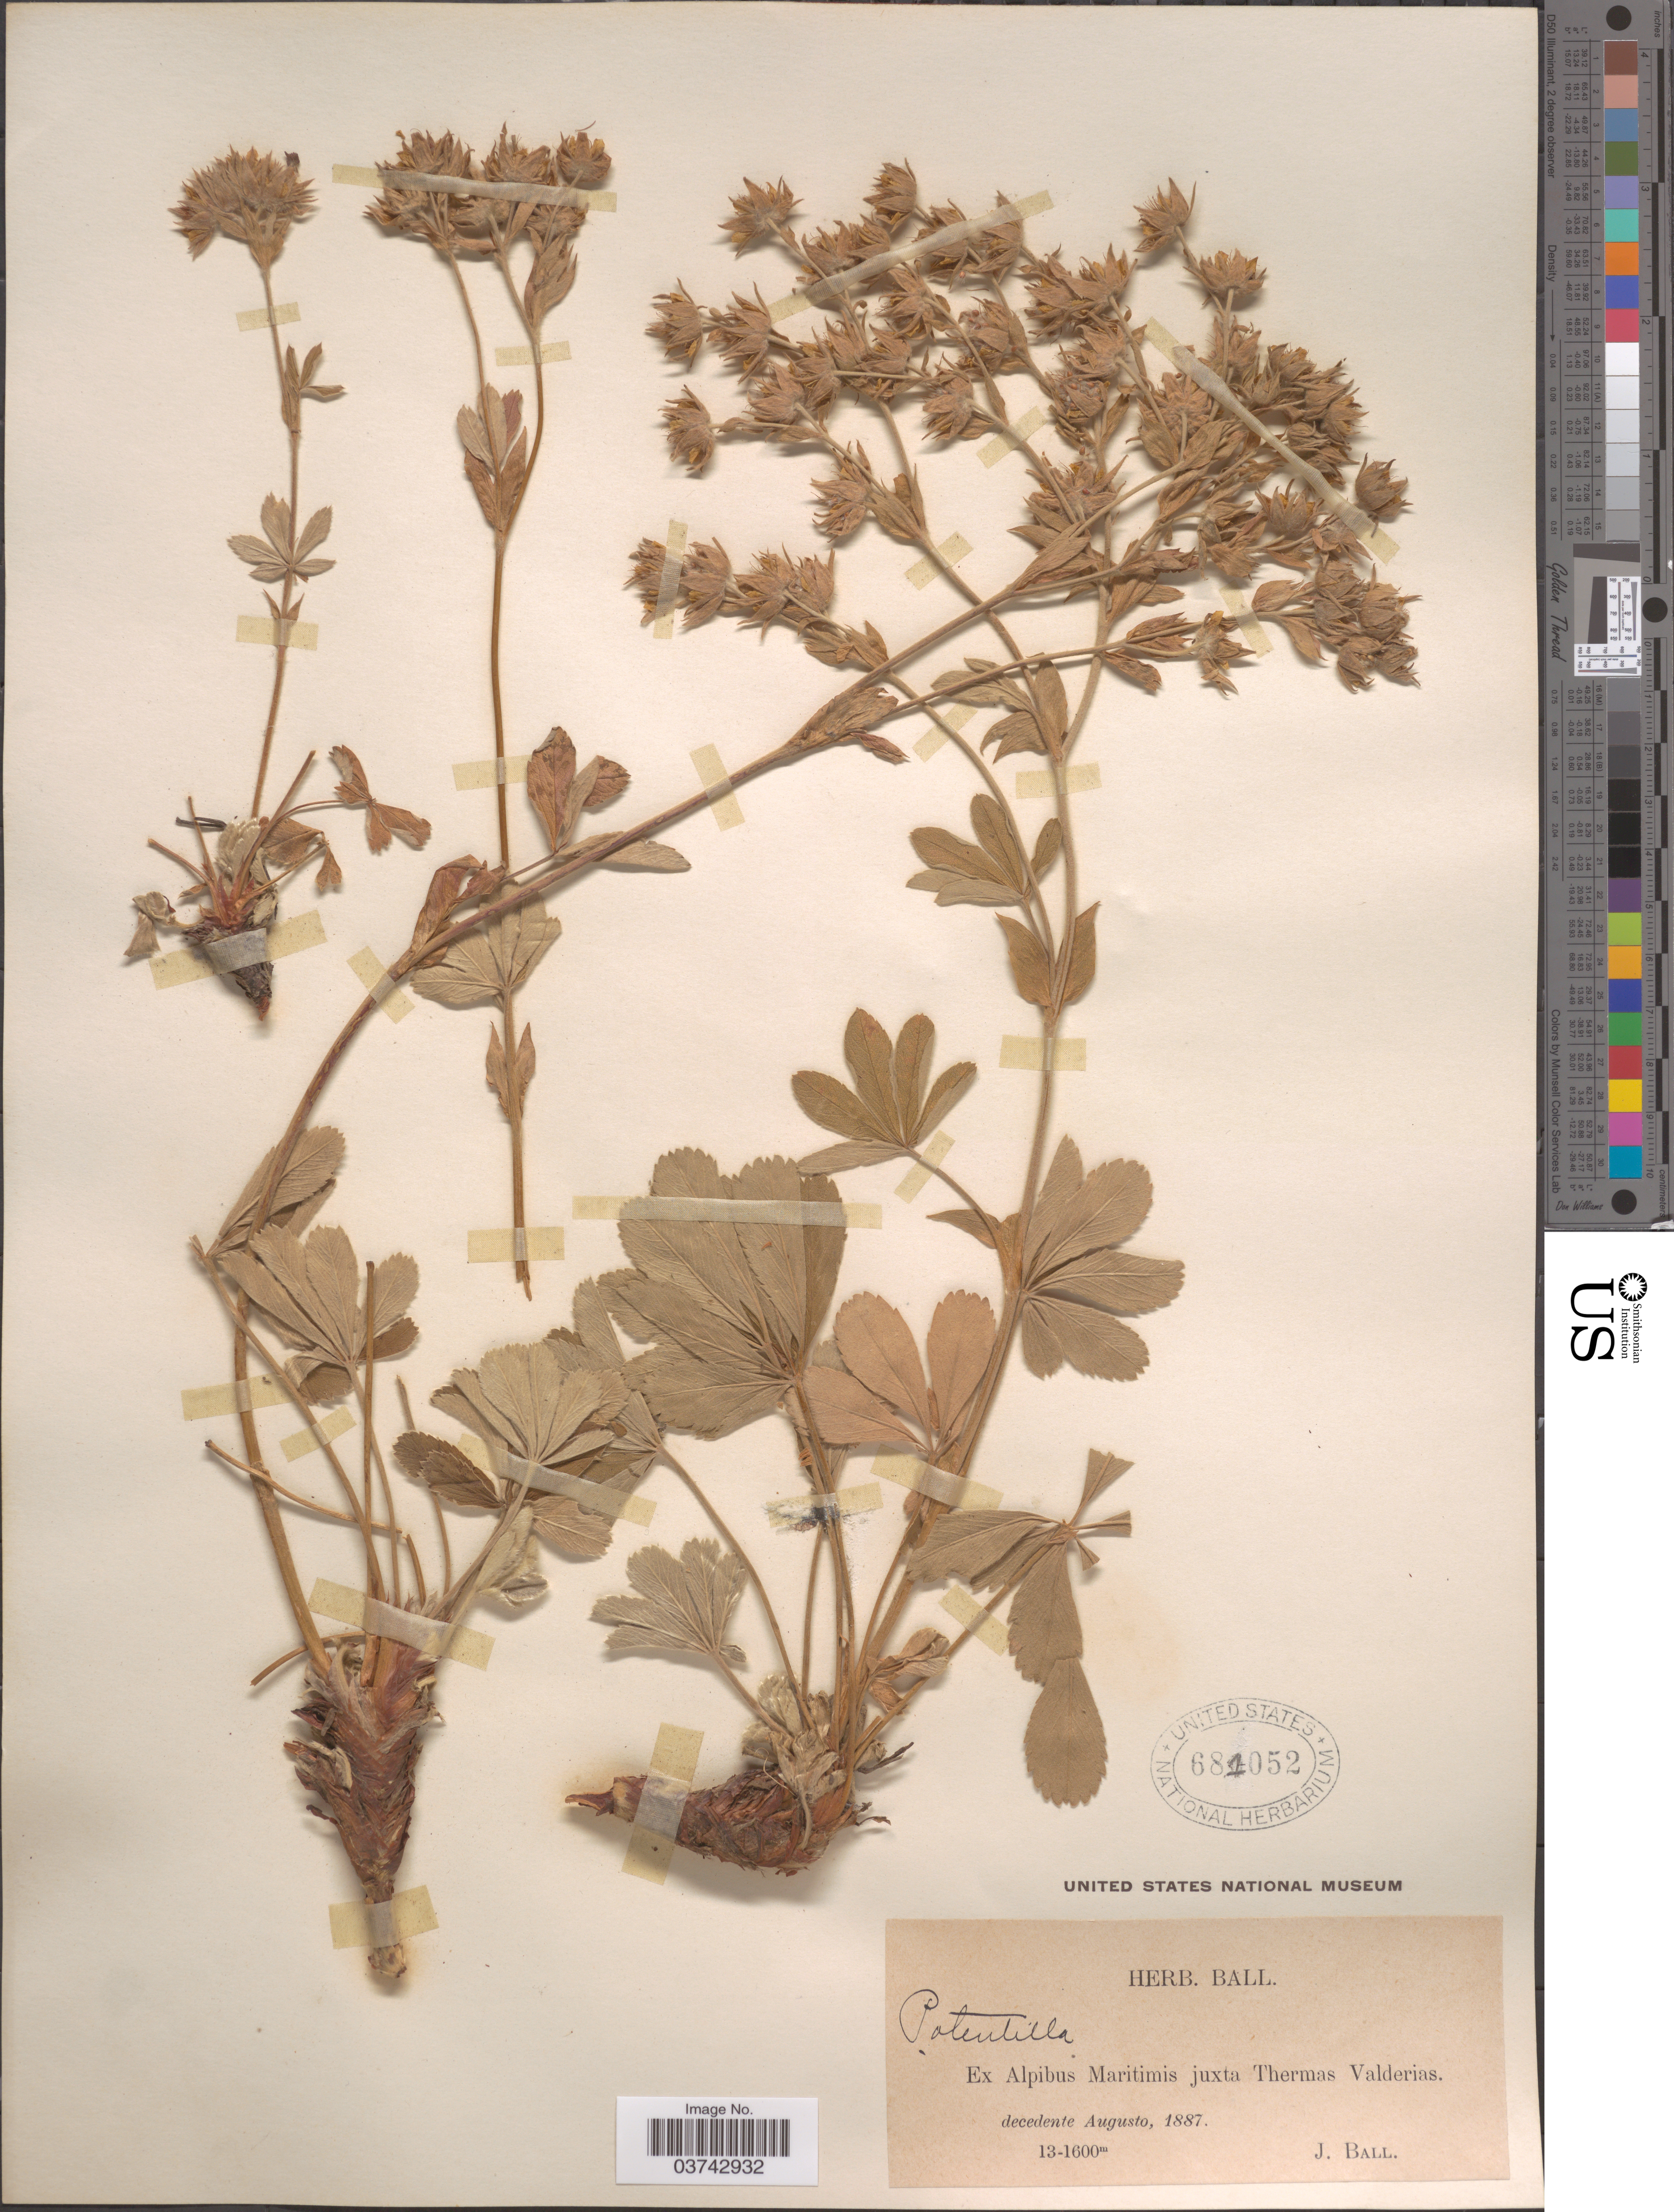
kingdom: Plantae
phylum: Tracheophyta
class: Magnoliopsida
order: Rosales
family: Rosaceae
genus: Potentilla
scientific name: Potentilla sp.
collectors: J. Ball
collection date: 1887-08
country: Italy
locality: Ex Alpibus Maritimis juxta Thermas Valderias.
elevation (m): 1300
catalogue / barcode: US 681052